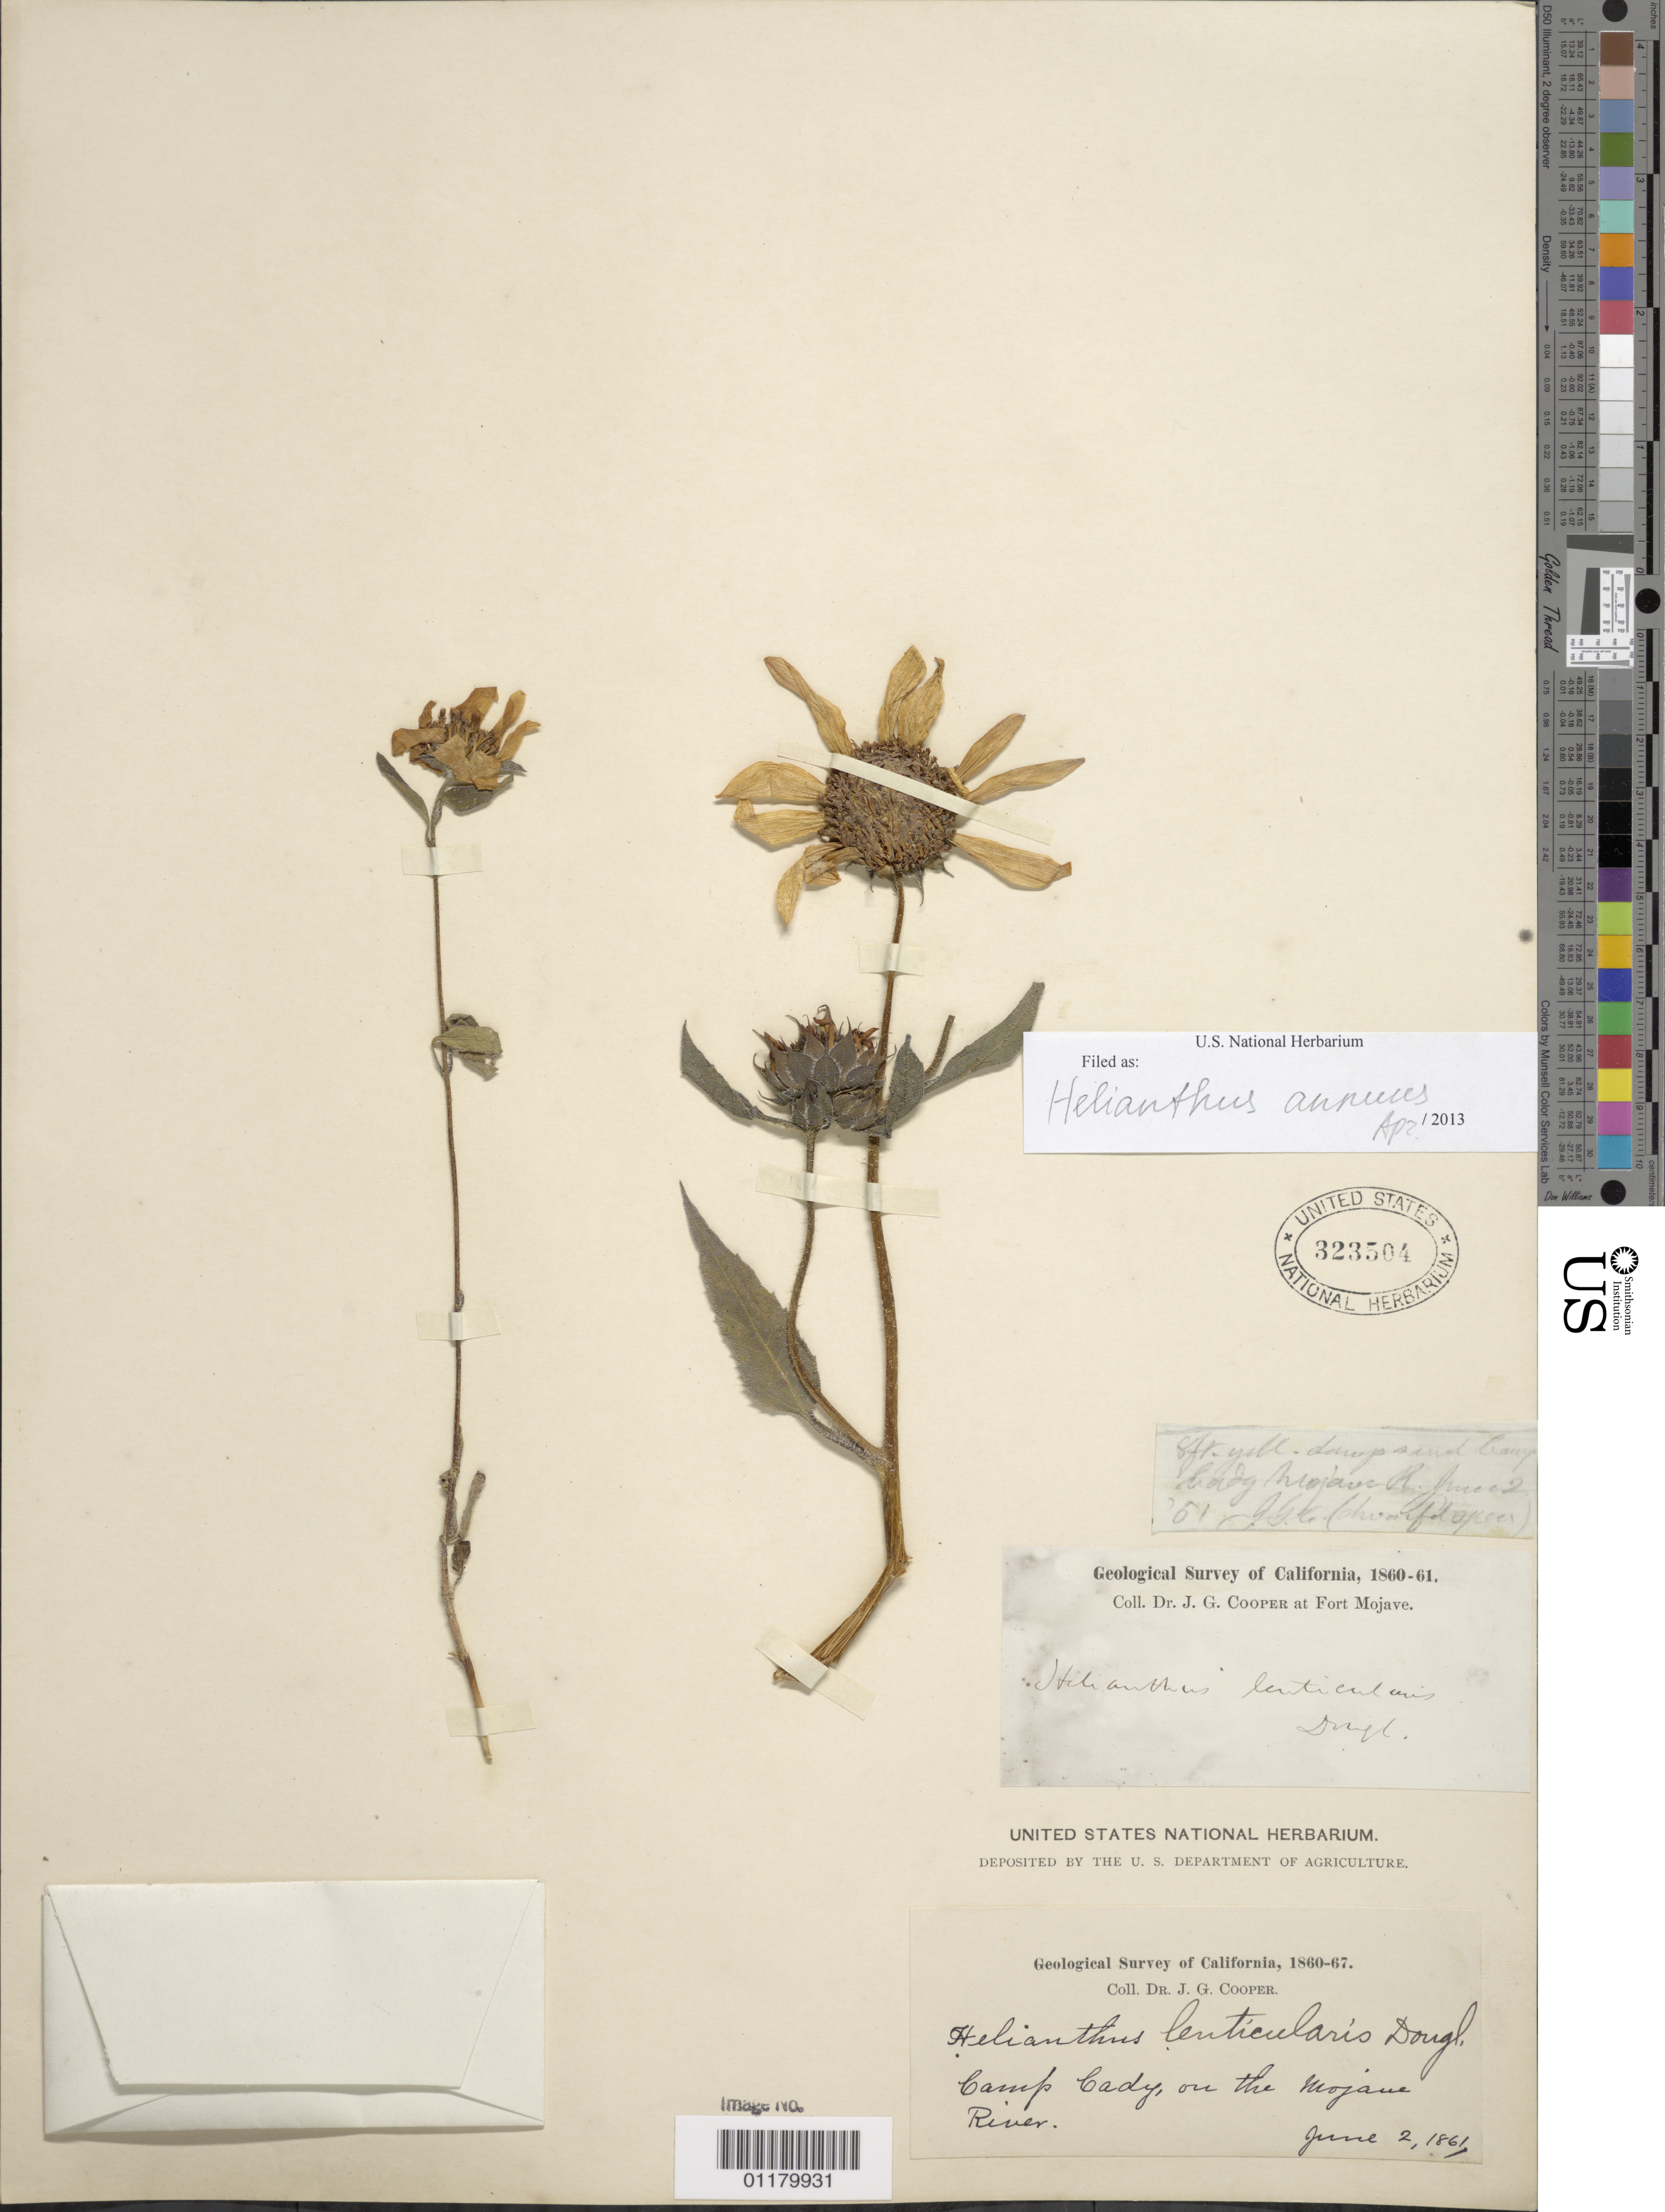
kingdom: Plantae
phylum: Tracheophyta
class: Magnoliopsida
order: Asterales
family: Asteraceae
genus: Helianthus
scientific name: Helianthus annuus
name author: L.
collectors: J. G. Cooper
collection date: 1861-06-02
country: United States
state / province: California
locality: Camp Cady, on the Mojave River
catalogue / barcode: US 323504